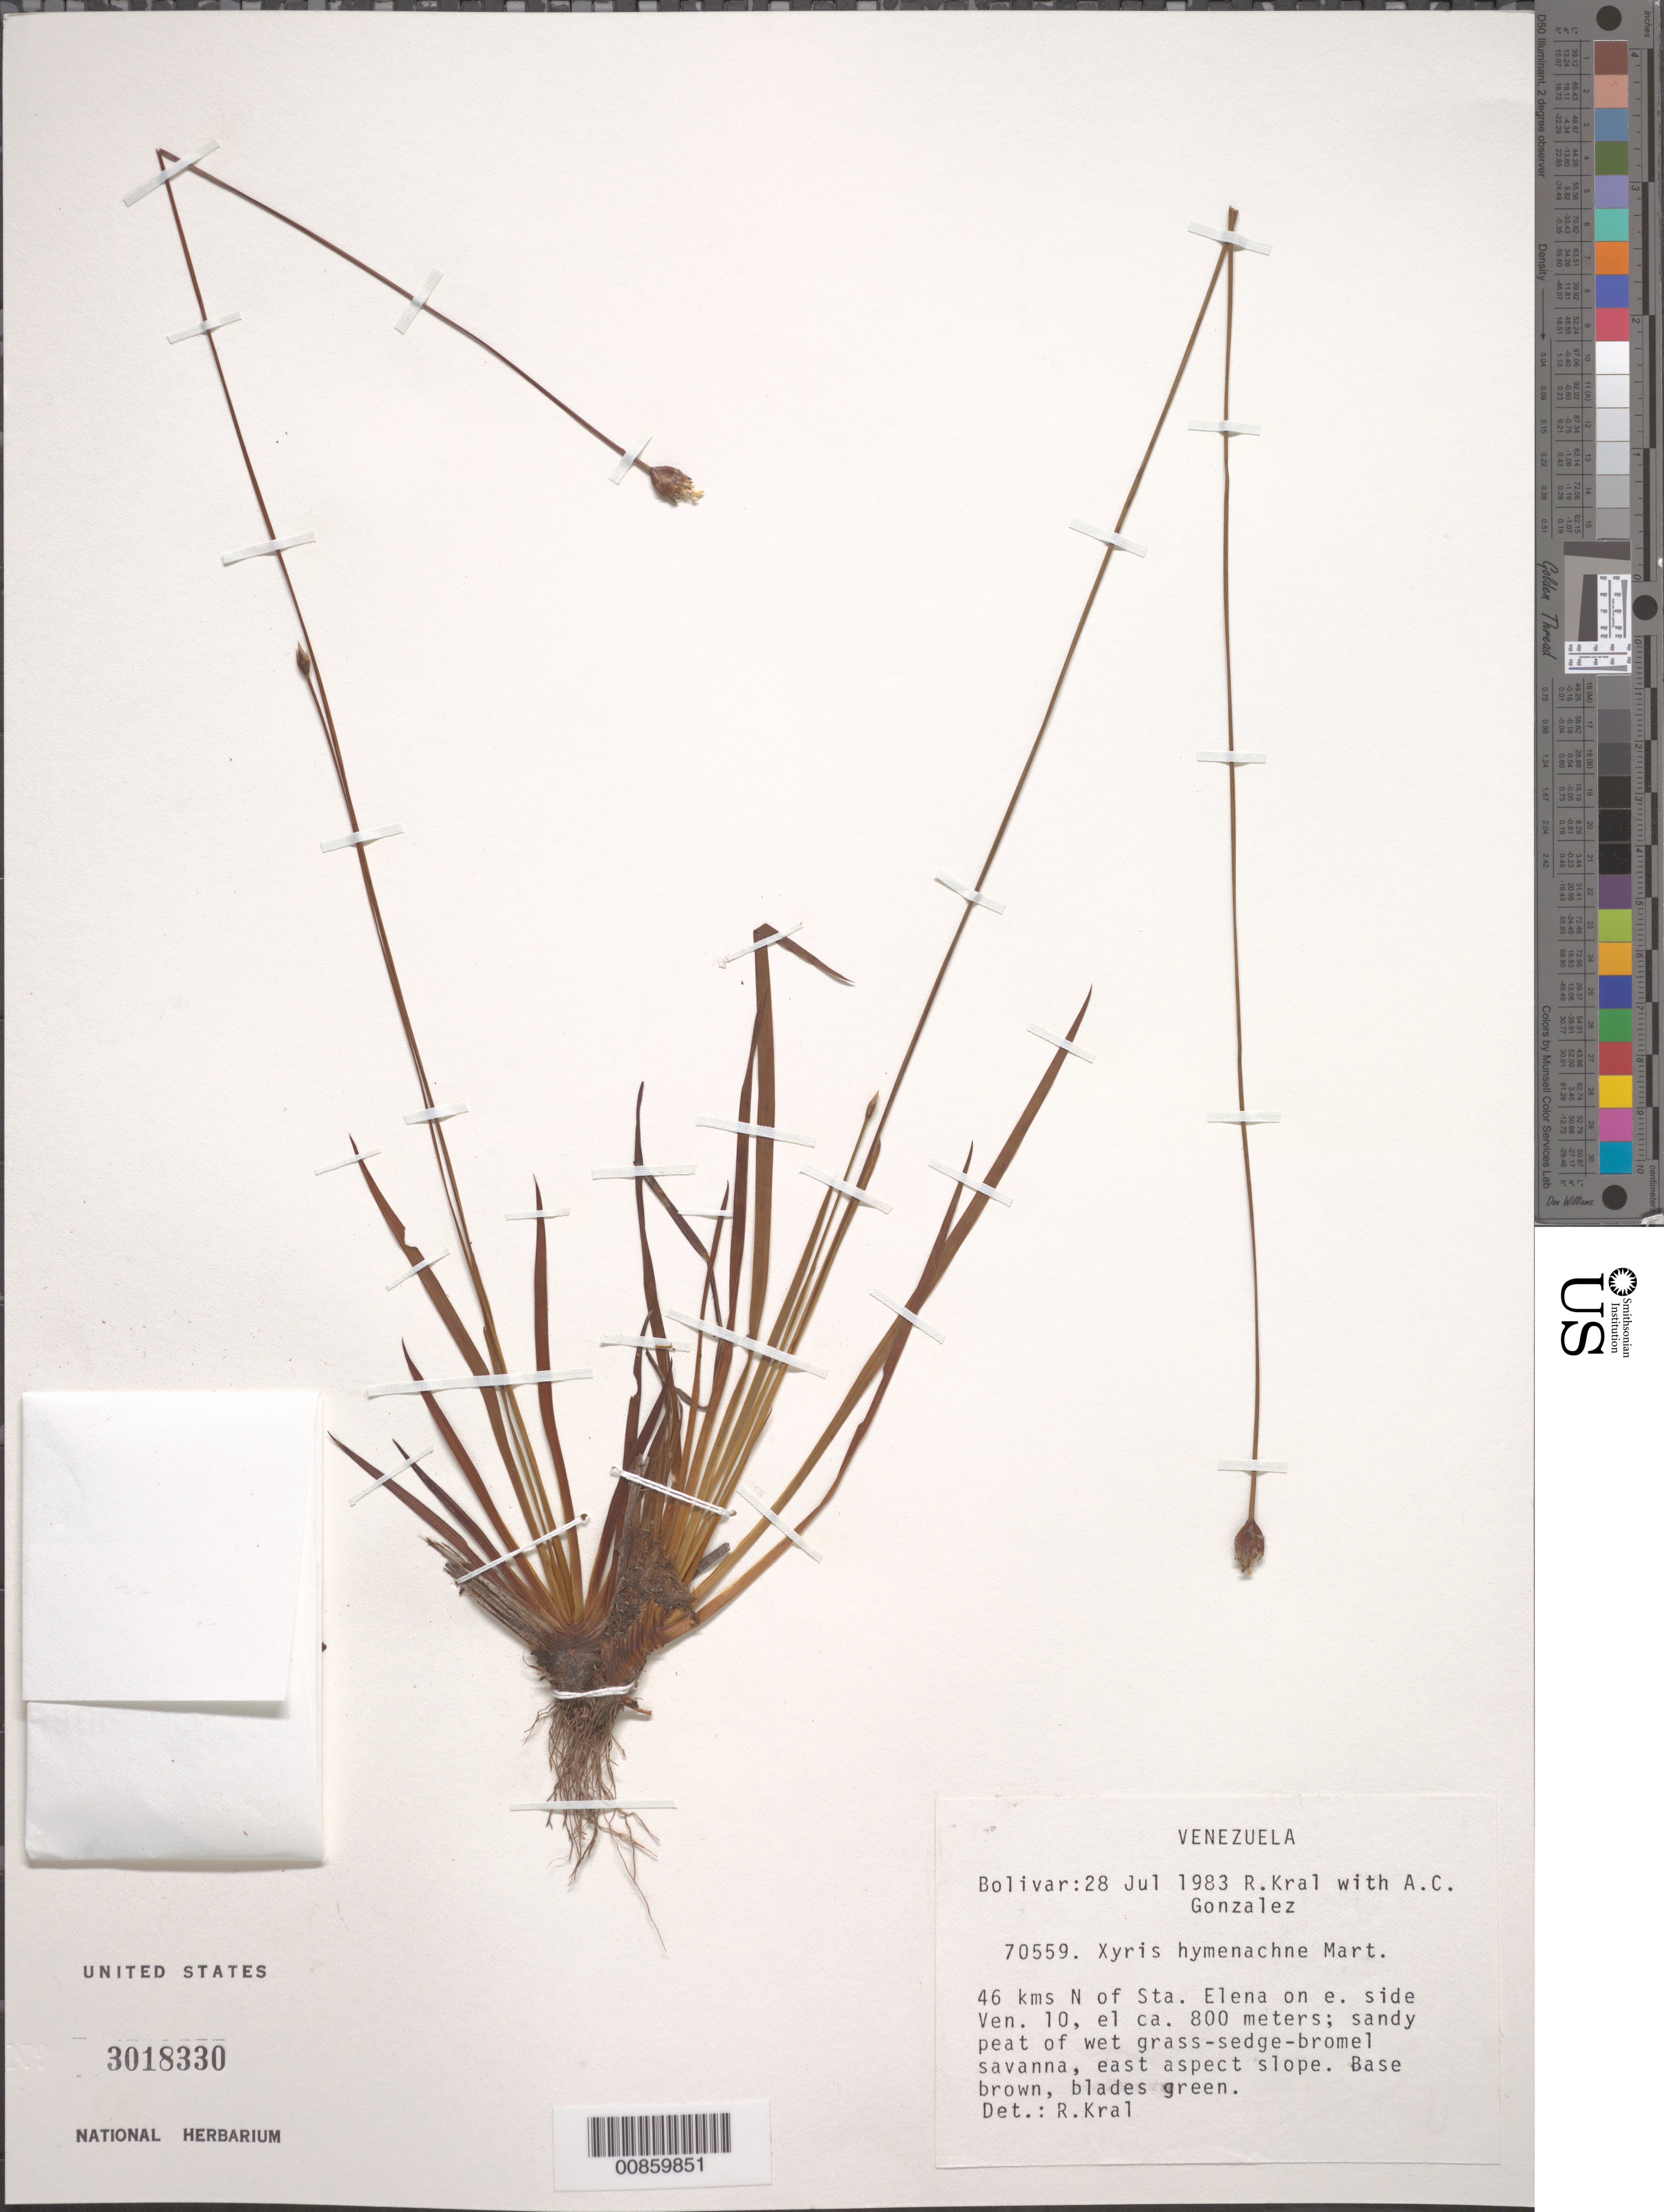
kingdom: Plantae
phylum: Tracheophyta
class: Liliopsida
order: Poales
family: Xyridaceae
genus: Xyris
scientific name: Xyris hymenachne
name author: Mart.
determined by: Kral, Robert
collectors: R. Kral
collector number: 70559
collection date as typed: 28-Jul-83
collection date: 1983-07-28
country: Venezuela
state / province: Bolívar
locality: Sta. Elena de Uairén, 46 km N, on E side, Ven. 10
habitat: Sandy peat of wet grass-sedge-bromel savanna; east aspect slope.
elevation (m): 800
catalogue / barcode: US 3018330